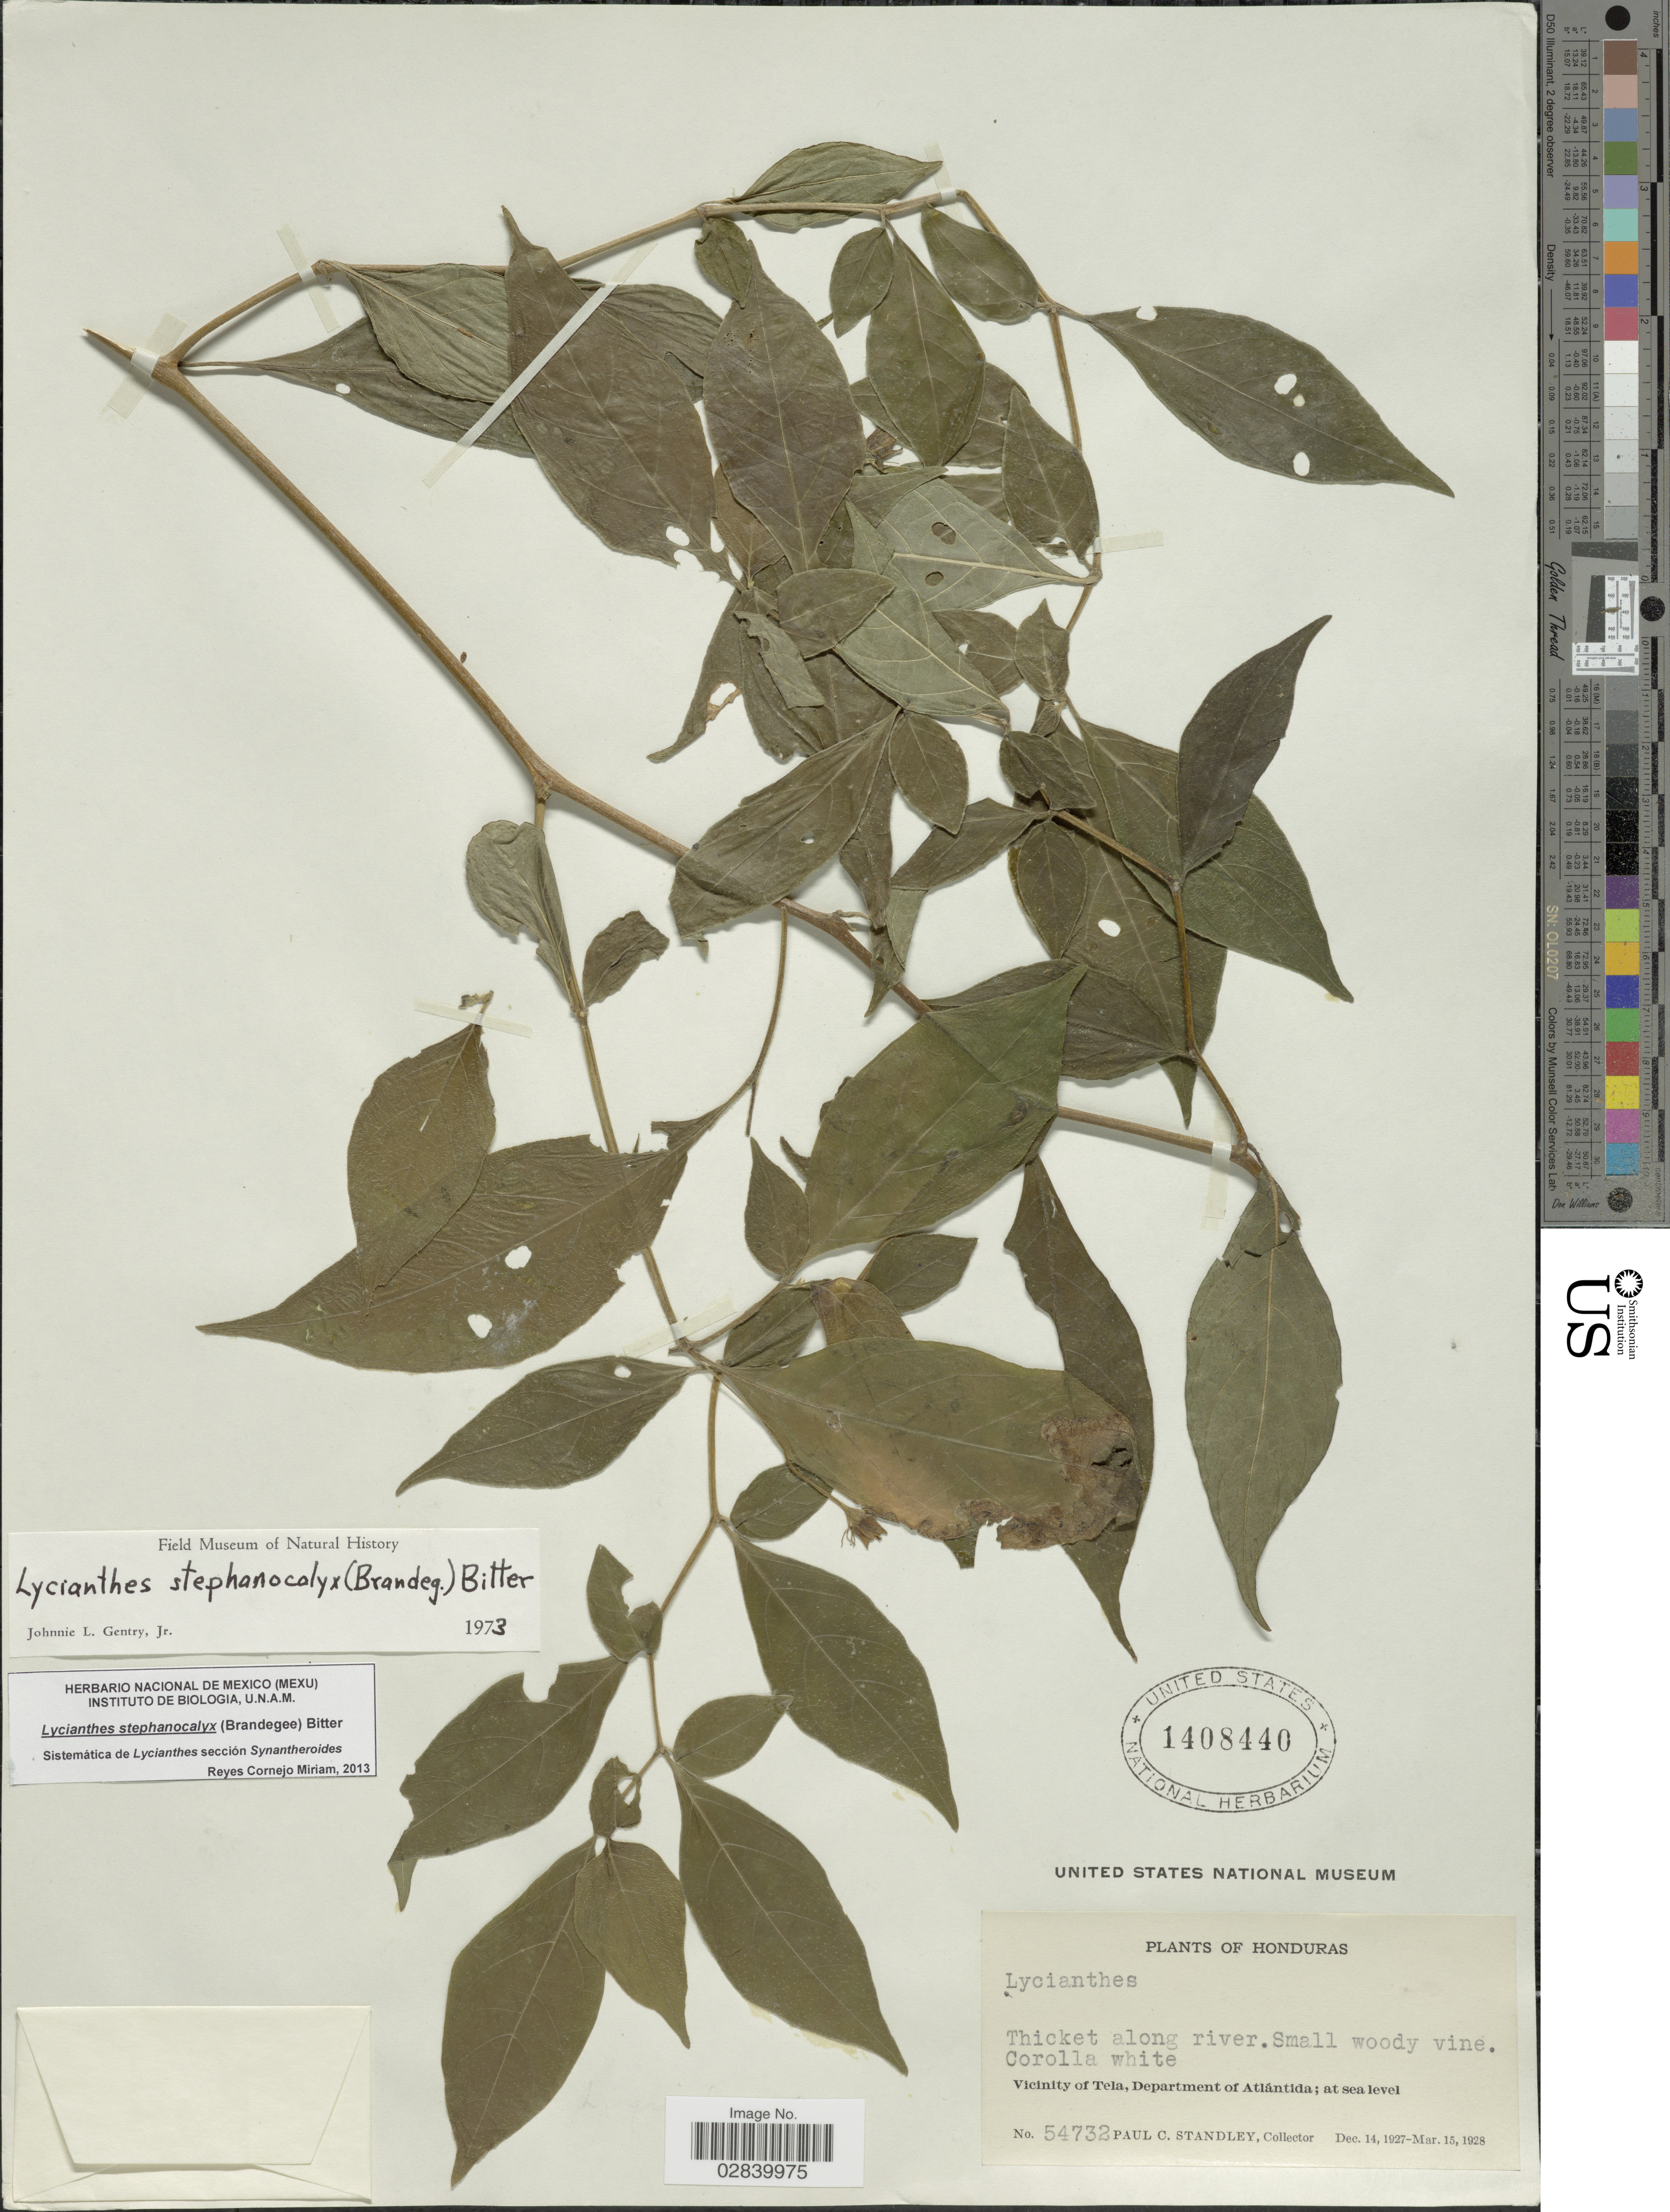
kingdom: Plantae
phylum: Tracheophyta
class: Magnoliopsida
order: Solanales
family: Solanaceae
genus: Lycianthes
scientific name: Lycianthes stephanocalyx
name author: (Brandegee) Bitter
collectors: P. C. Standley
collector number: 54732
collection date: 1927-12-14/1928-03-15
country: Honduras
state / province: Atlántida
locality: Vicinity of Tela, Department of Atlántida.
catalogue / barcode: US 1408440